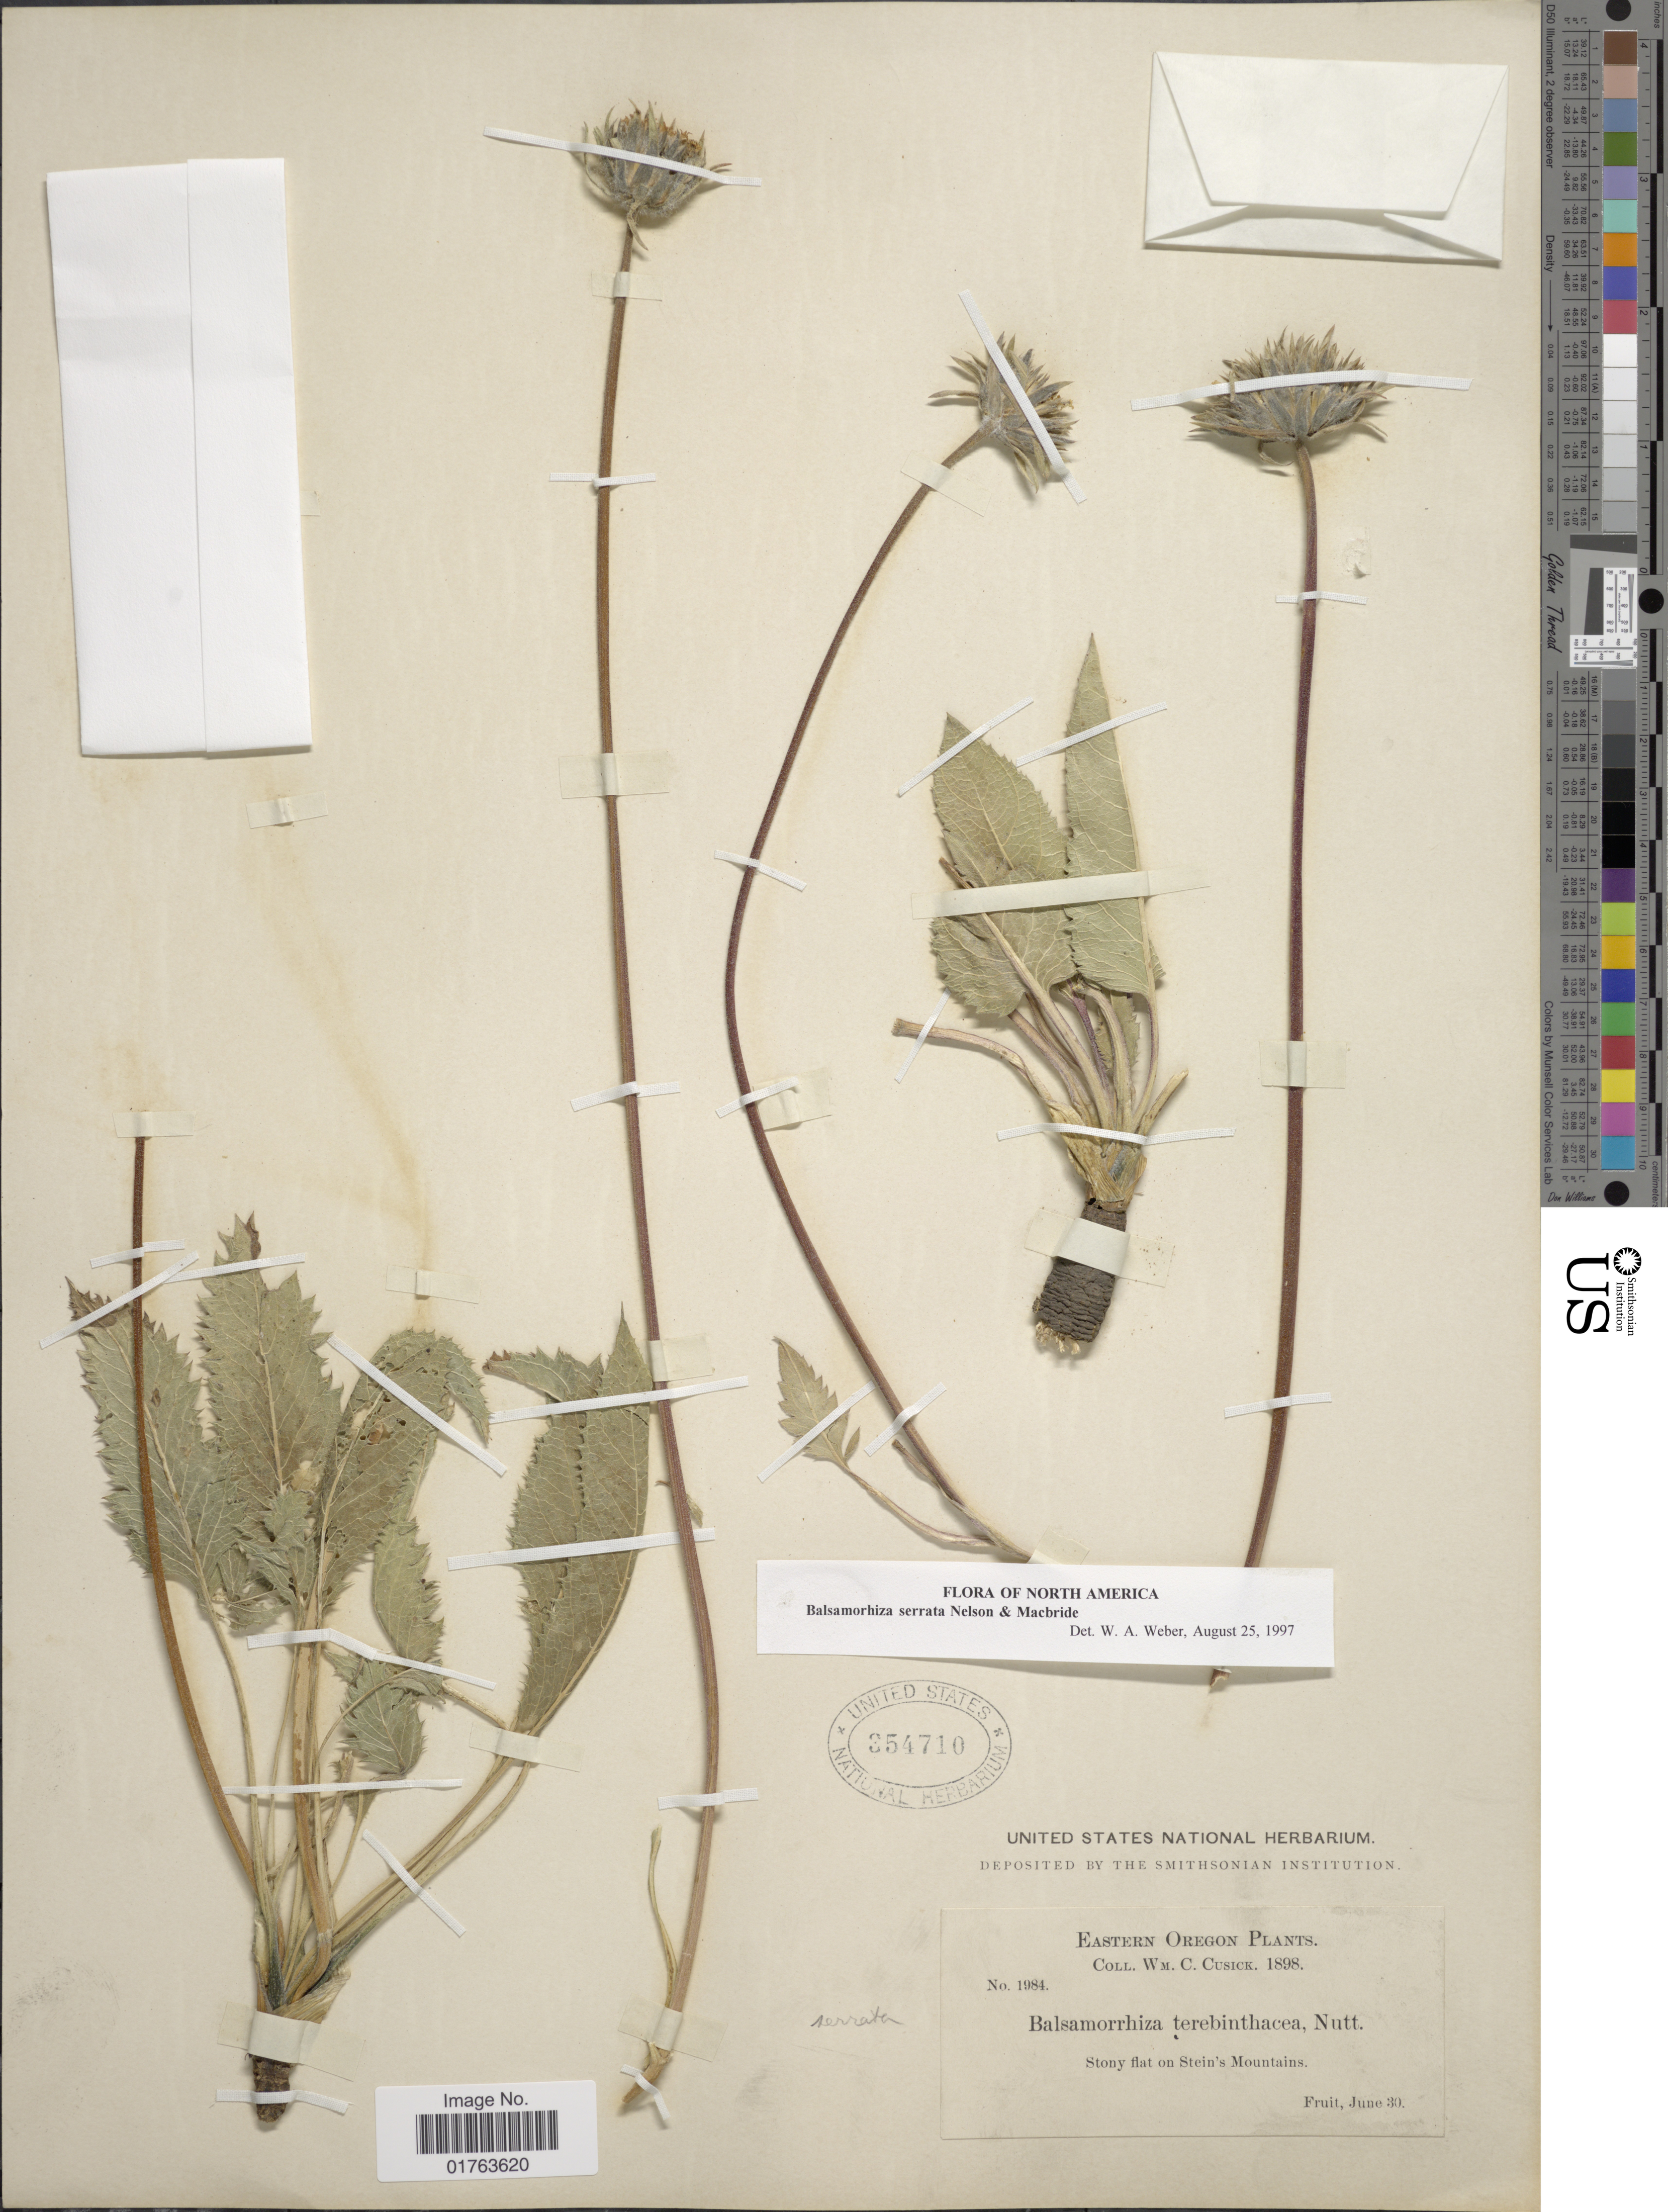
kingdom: Plantae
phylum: Tracheophyta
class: Magnoliopsida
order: Asterales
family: Asteraceae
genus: Balsamorhiza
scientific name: Balsamorhiza serrata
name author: A. Nelson & J.F. Macbr.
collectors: W. C. Cusick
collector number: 1984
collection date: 1898-06-30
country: United States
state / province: Oregon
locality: Eastern Oregon, On Stein's Mounutains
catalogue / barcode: US 354710